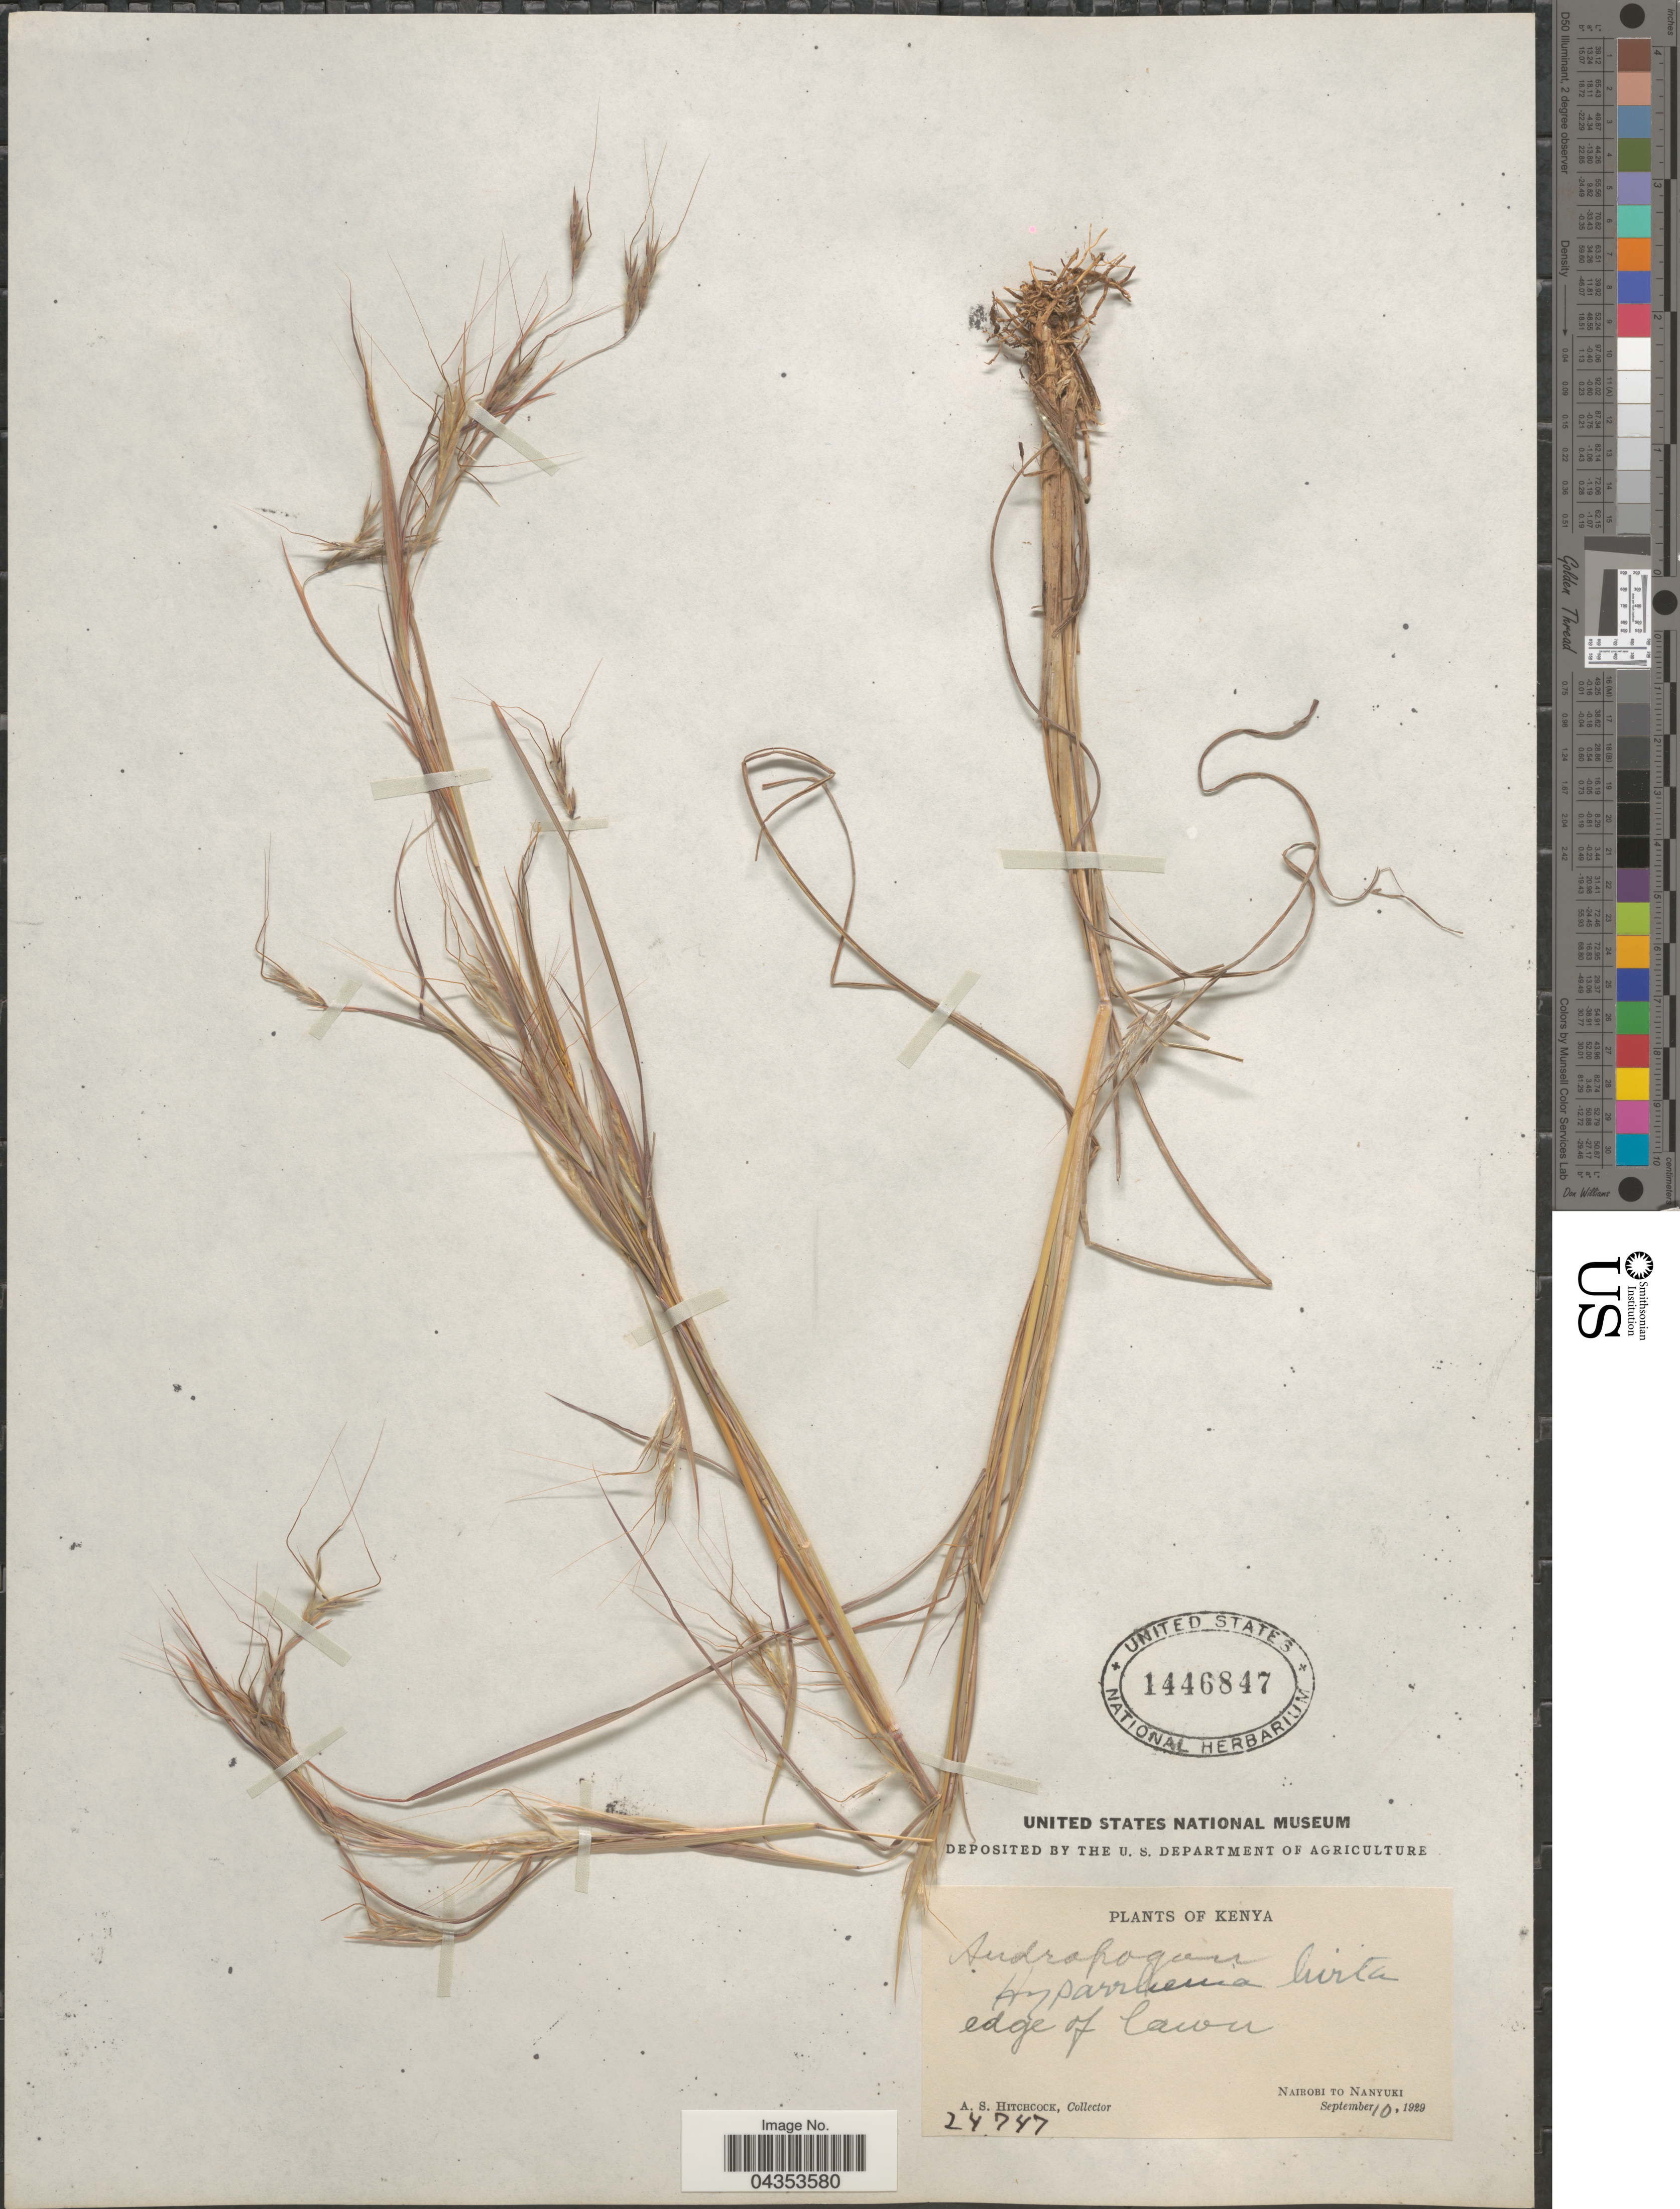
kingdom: Plantae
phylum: Tracheophyta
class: Liliopsida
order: Poales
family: Poaceae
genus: Hyparrhenia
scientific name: Hyparrhenia hirta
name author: (L.) Stapf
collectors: A. S. Hitchcock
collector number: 24747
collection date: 1929-09-10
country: Kenya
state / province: Nairobi Area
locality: Edge of lawn. Nairobi to Nanyuki.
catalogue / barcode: US 1446847